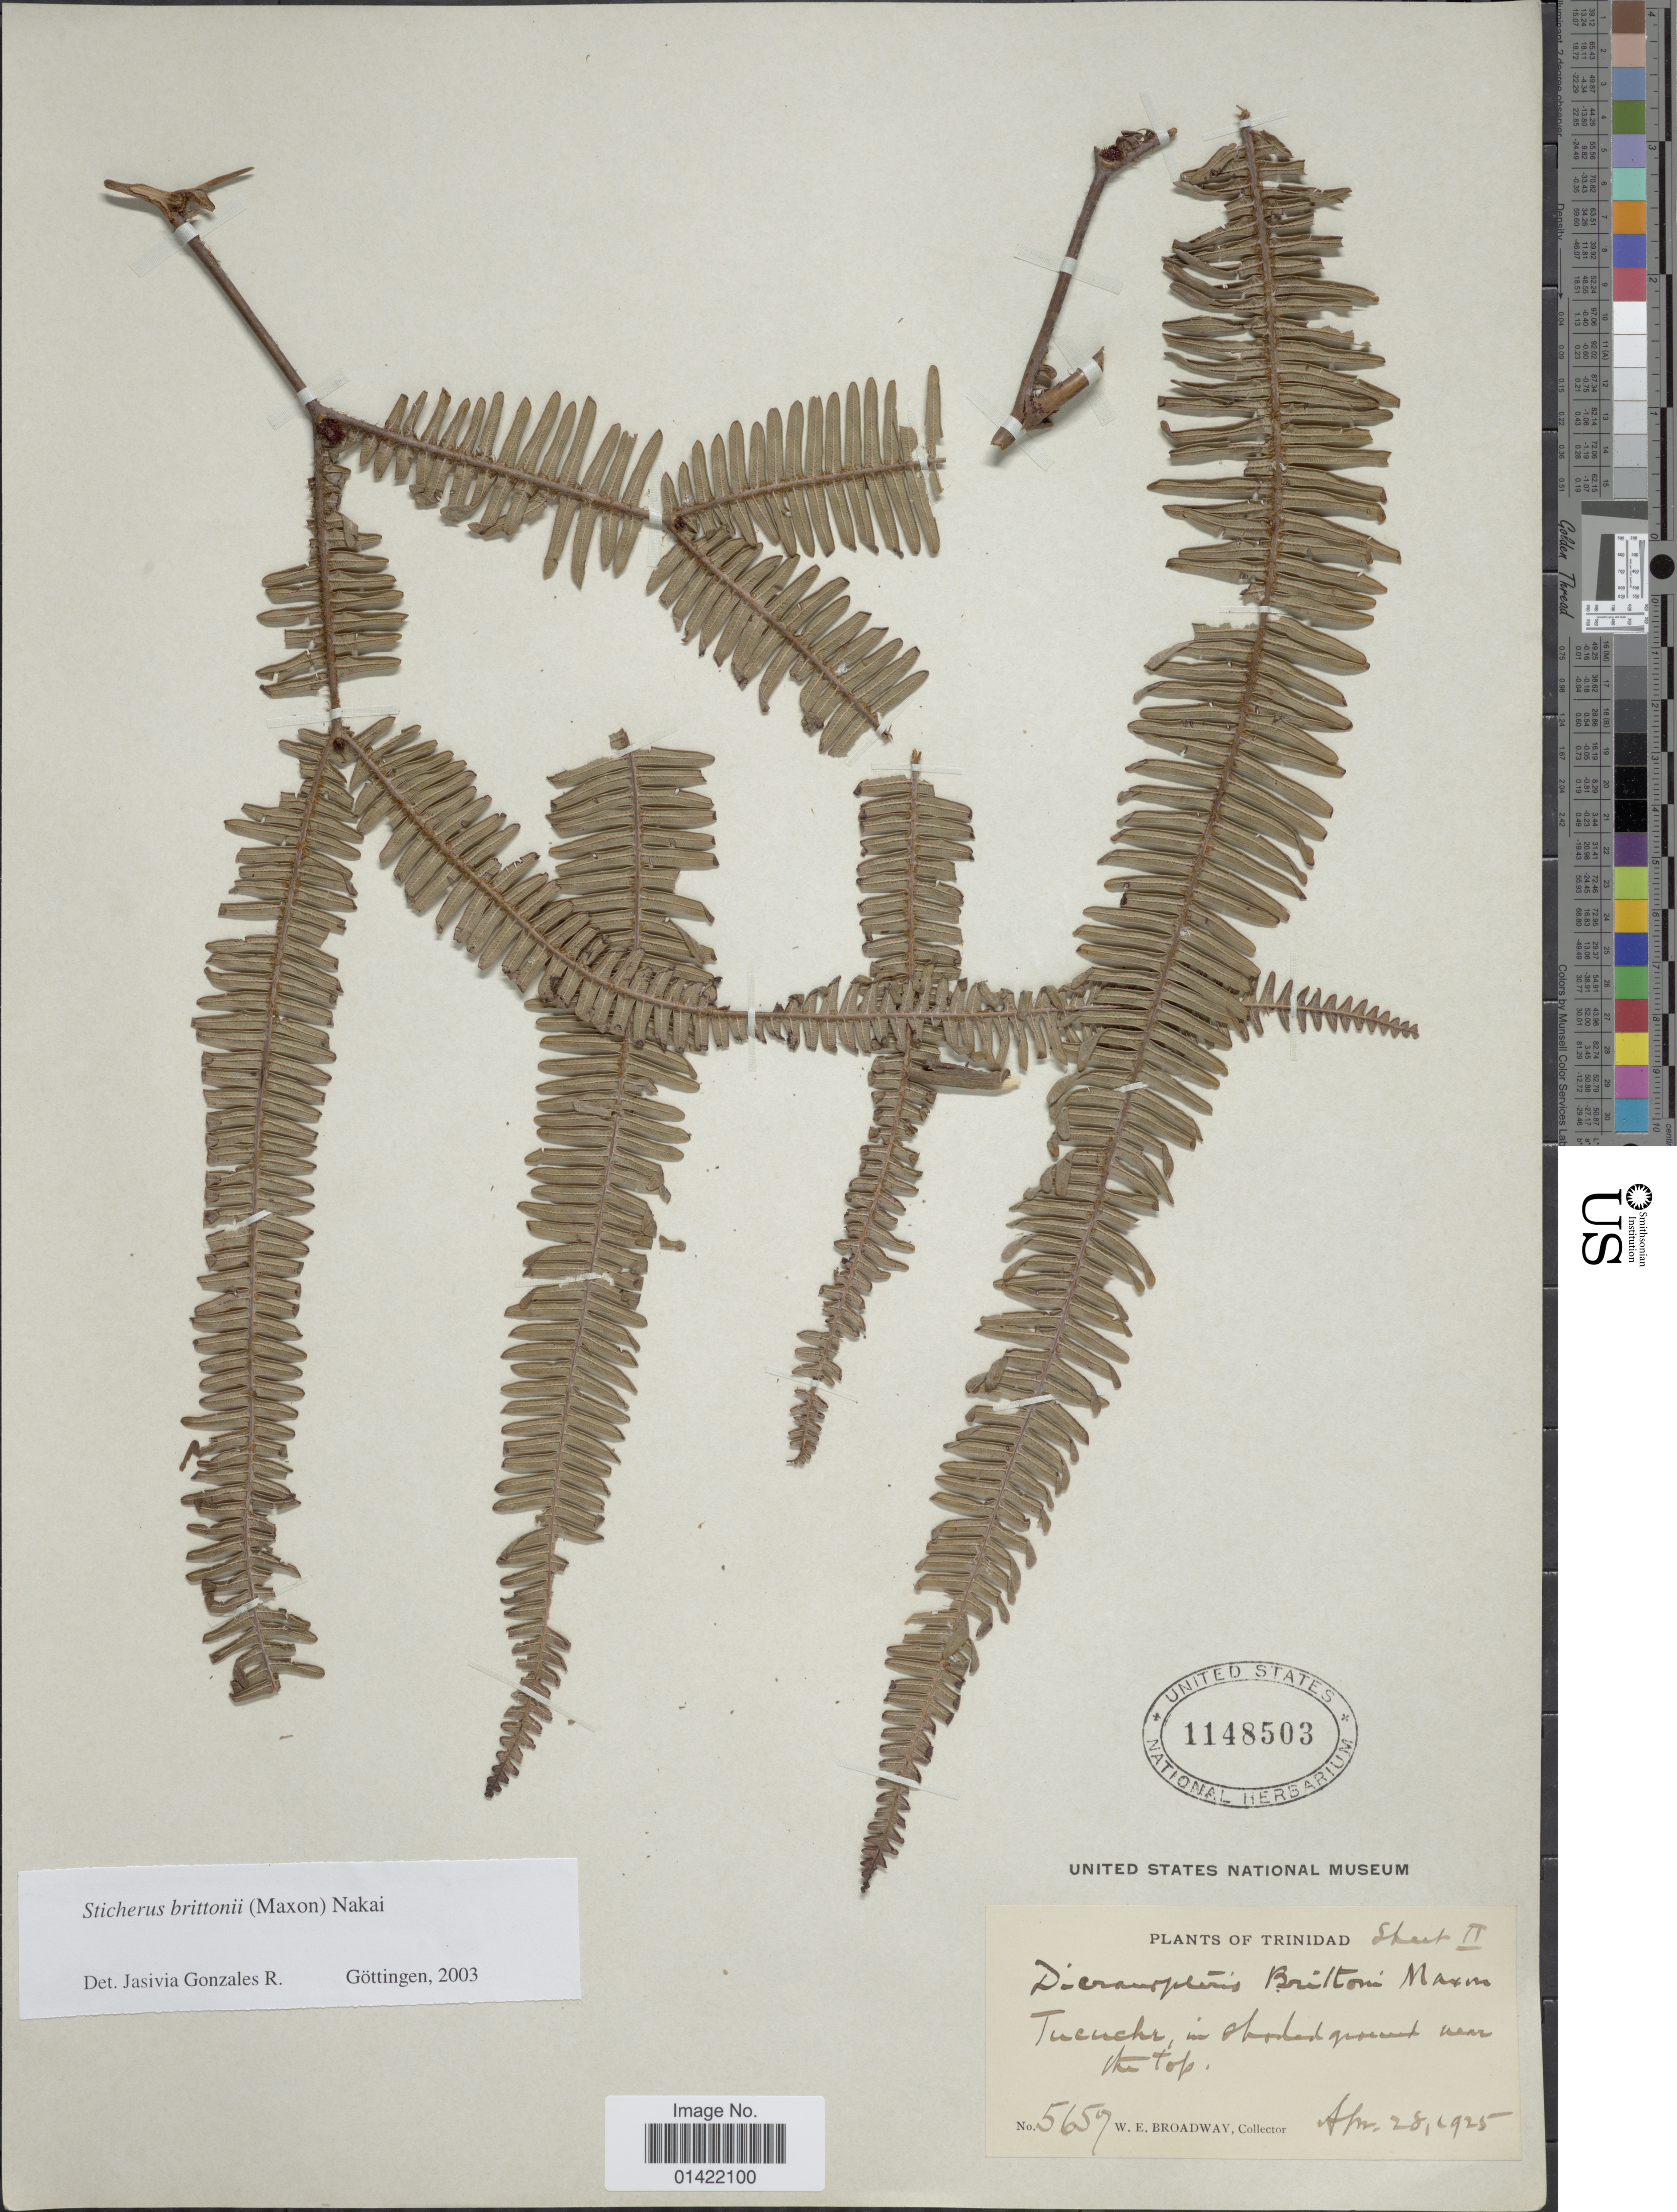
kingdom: Plantae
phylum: Tracheophyta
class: Polypodiopsida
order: Gleicheniales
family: Gleicheniaceae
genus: Sticherus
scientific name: Sticherus rubiginosus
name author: (Mett.) Nakai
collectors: W. E. Broadway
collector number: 5659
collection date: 1925-04-28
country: Trinidad and Tobago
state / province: Trinidad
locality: Tucuche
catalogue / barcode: US 1148503